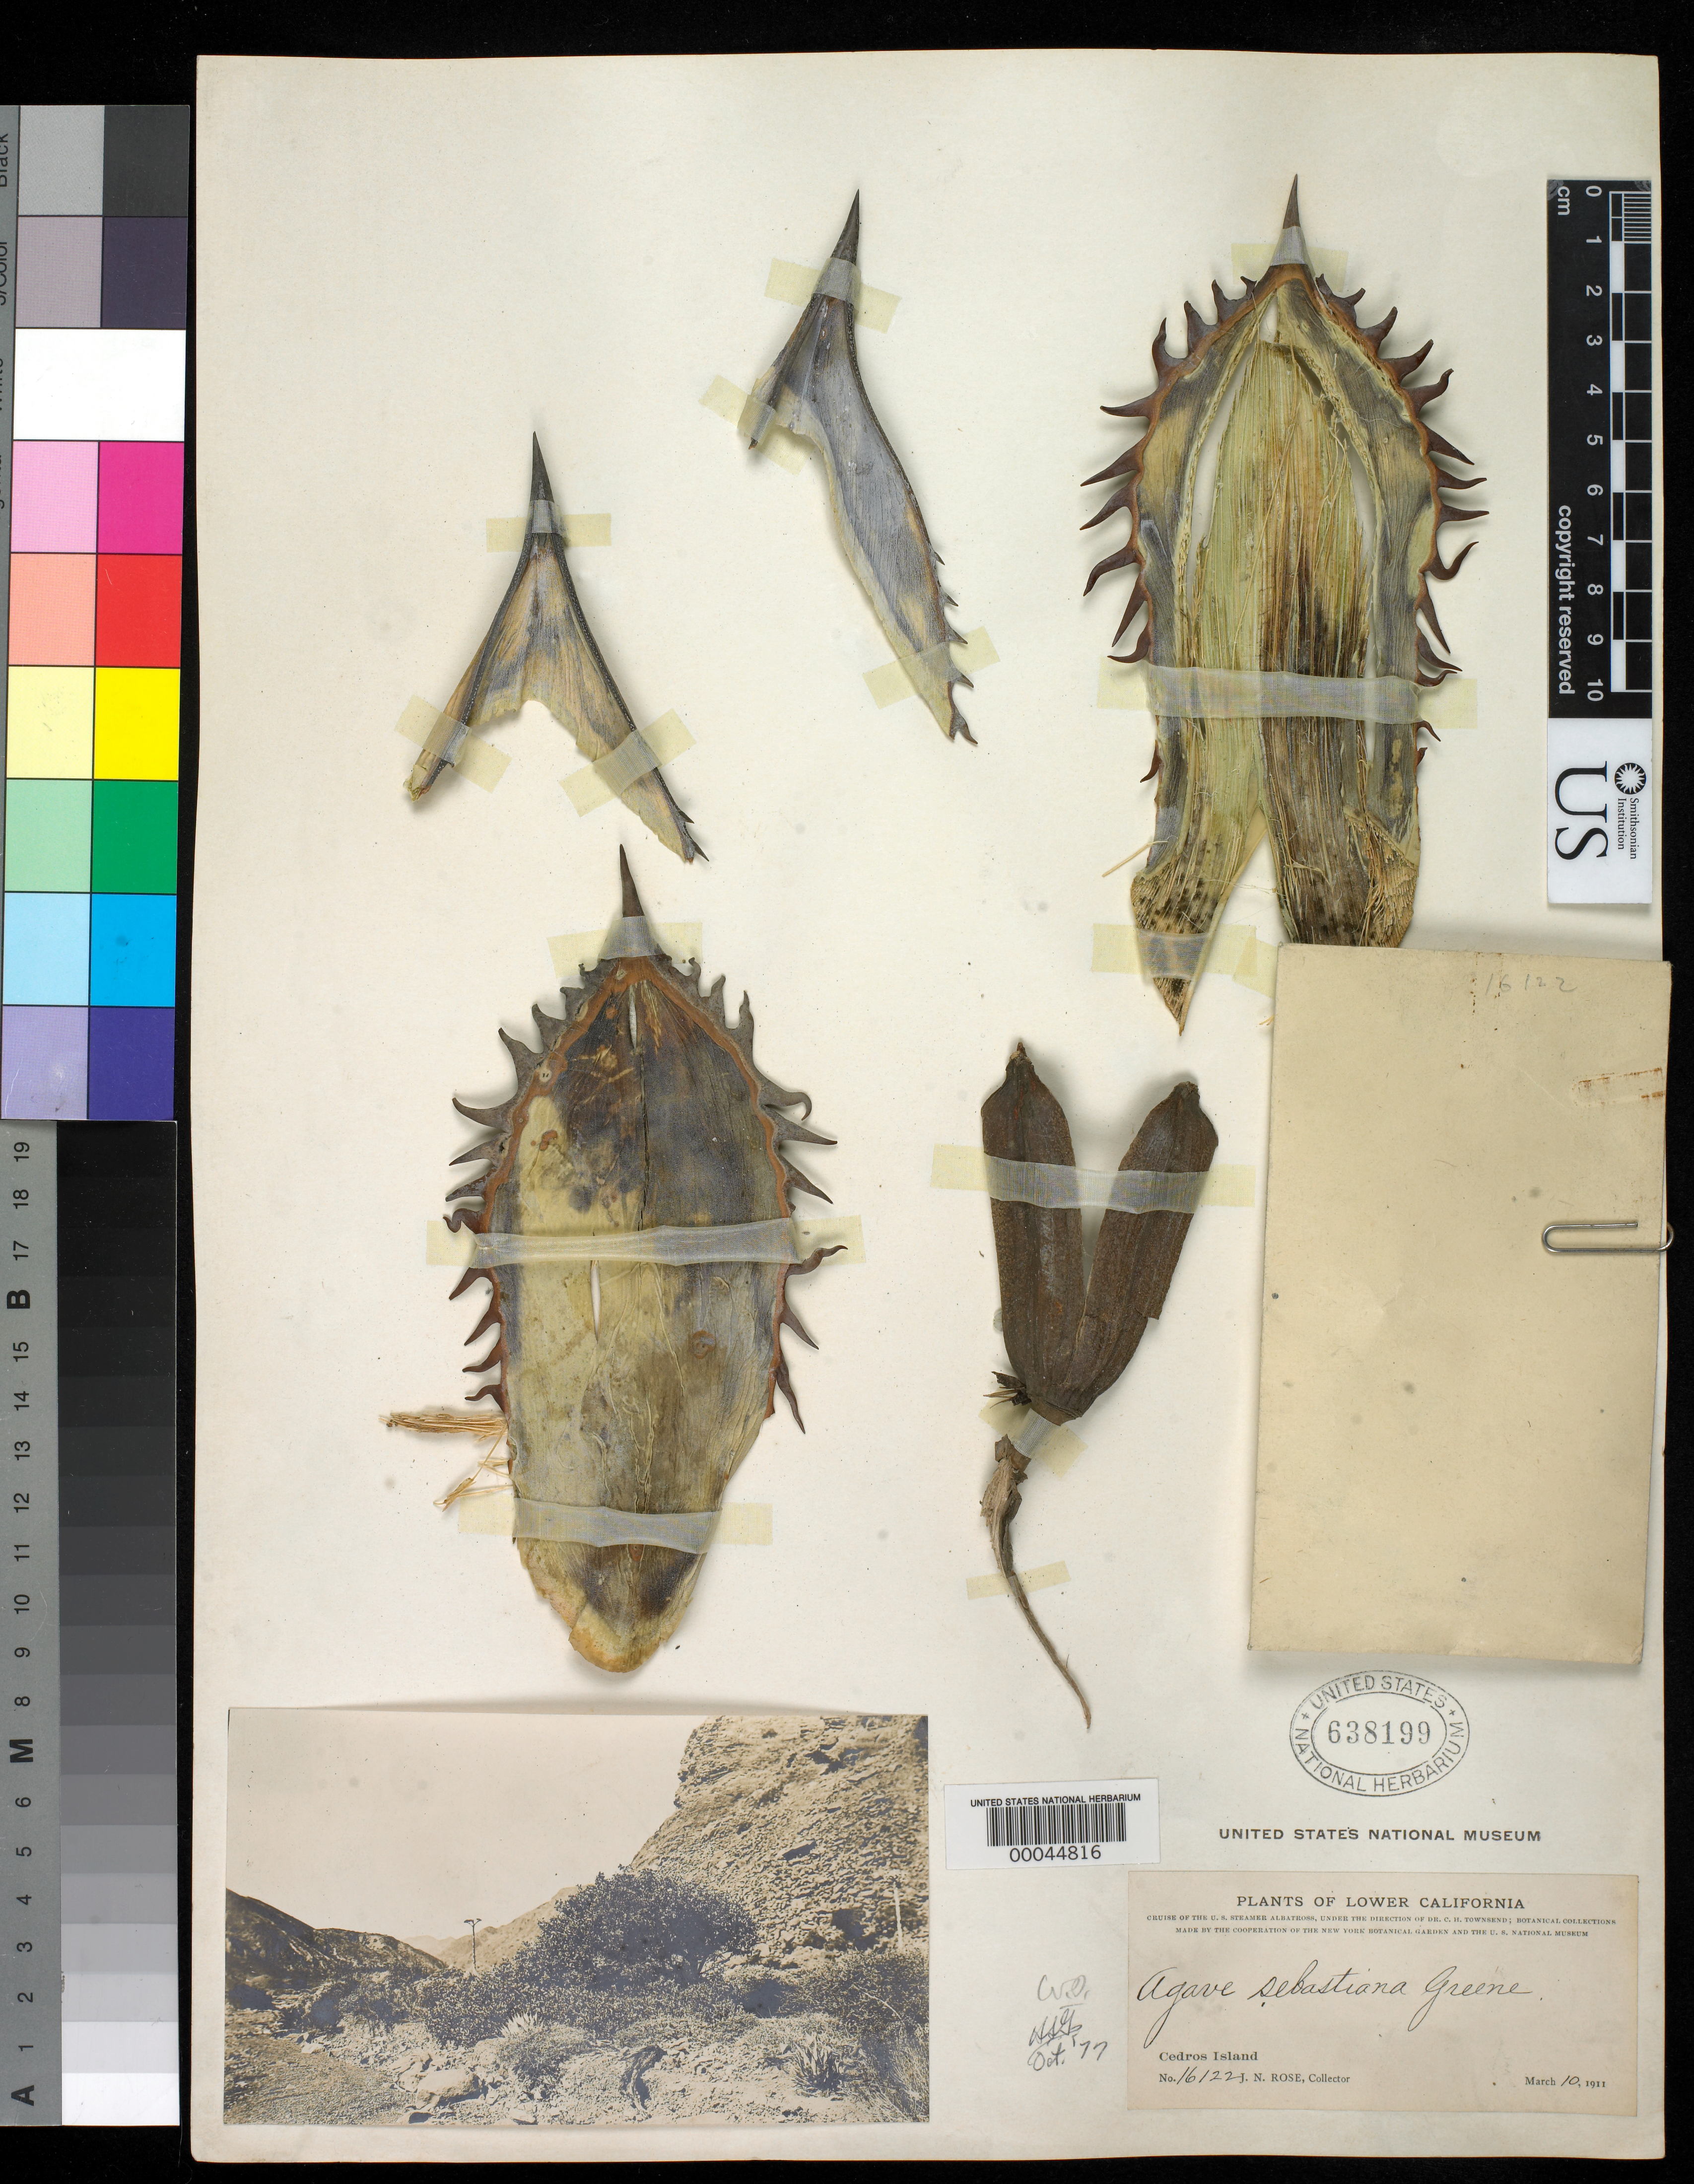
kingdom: Plantae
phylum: Tracheophyta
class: Liliopsida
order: Asparagales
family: Asparagaceae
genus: Agave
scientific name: Agave sebastiana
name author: Greene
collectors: J. N. Rose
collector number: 16122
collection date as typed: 10 Mar 1911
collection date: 1911-03-10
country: Mexico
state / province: Baja California Norte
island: Cedros Island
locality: Cedros I.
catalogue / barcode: US 638199